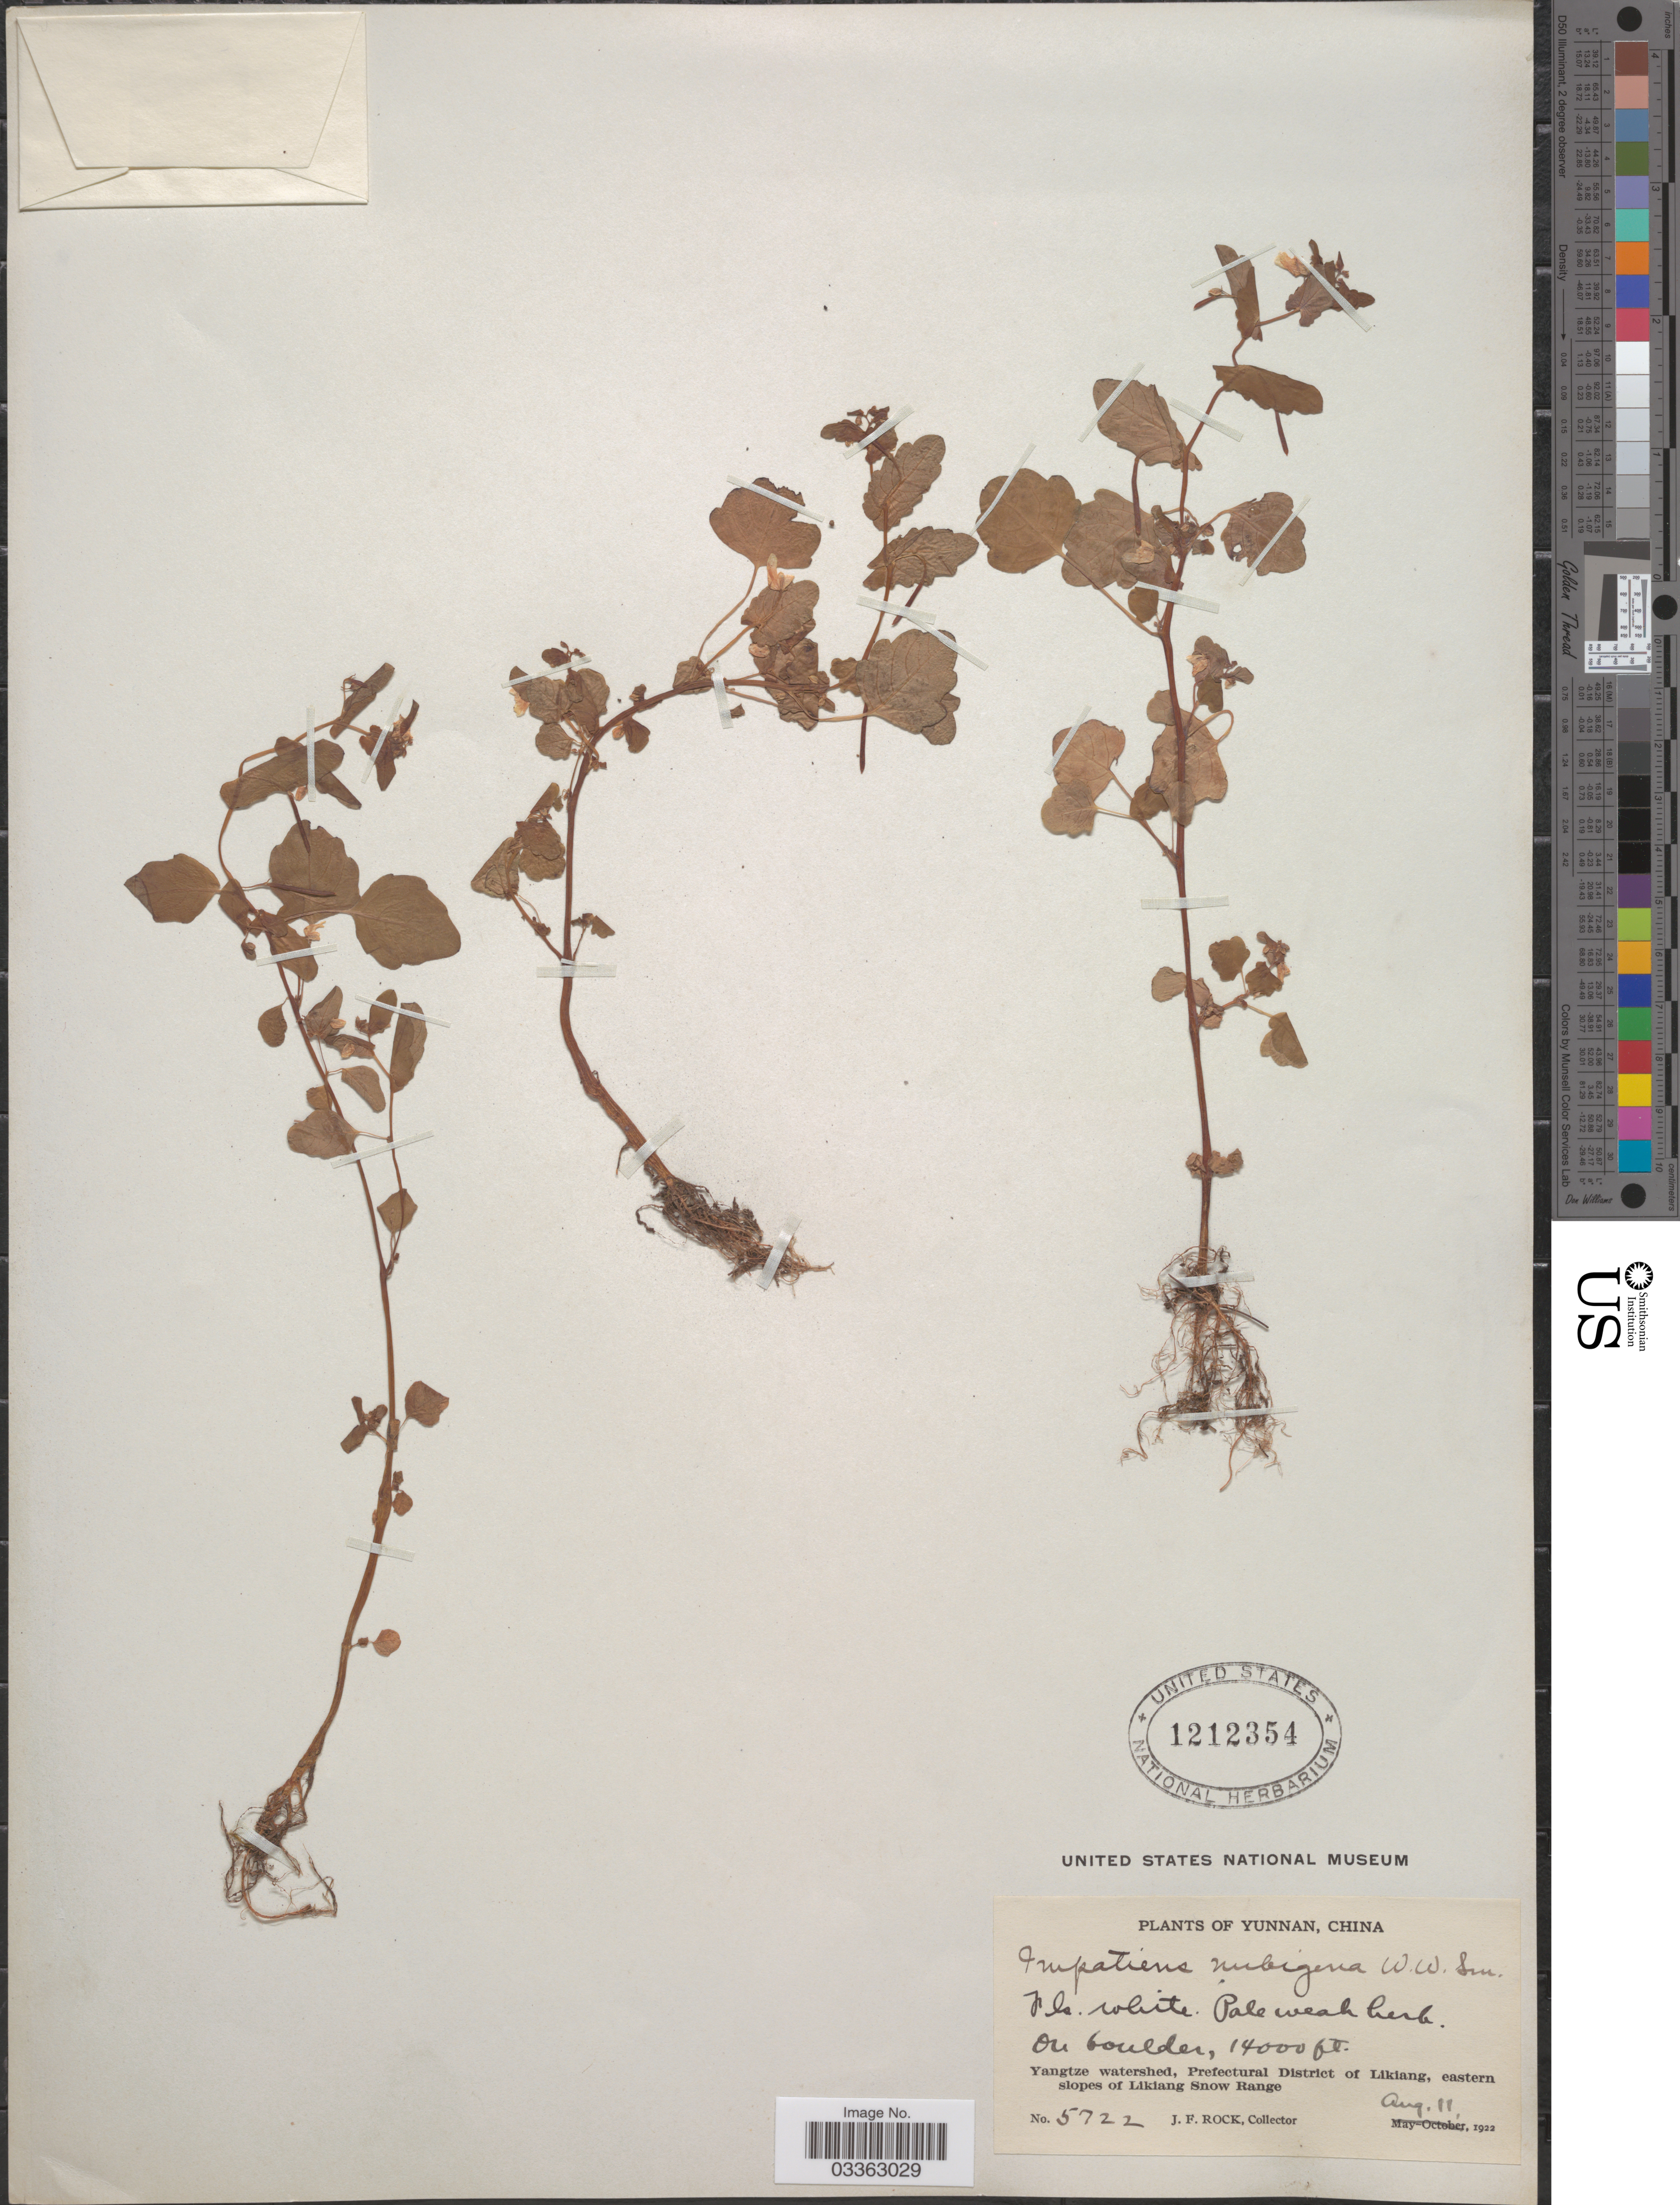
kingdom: Plantae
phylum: Tracheophyta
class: Magnoliopsida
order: Ericales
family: Balsaminaceae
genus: Impatiens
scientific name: Impatiens nubigena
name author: W.W. Sm.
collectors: J. Rock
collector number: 5722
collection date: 1922-08-11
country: China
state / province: Yunnan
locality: Yangtze watershed, Prefectural District of Likiang, eastern slopes of Likiang Snow Range.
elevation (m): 4267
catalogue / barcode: US 1212354